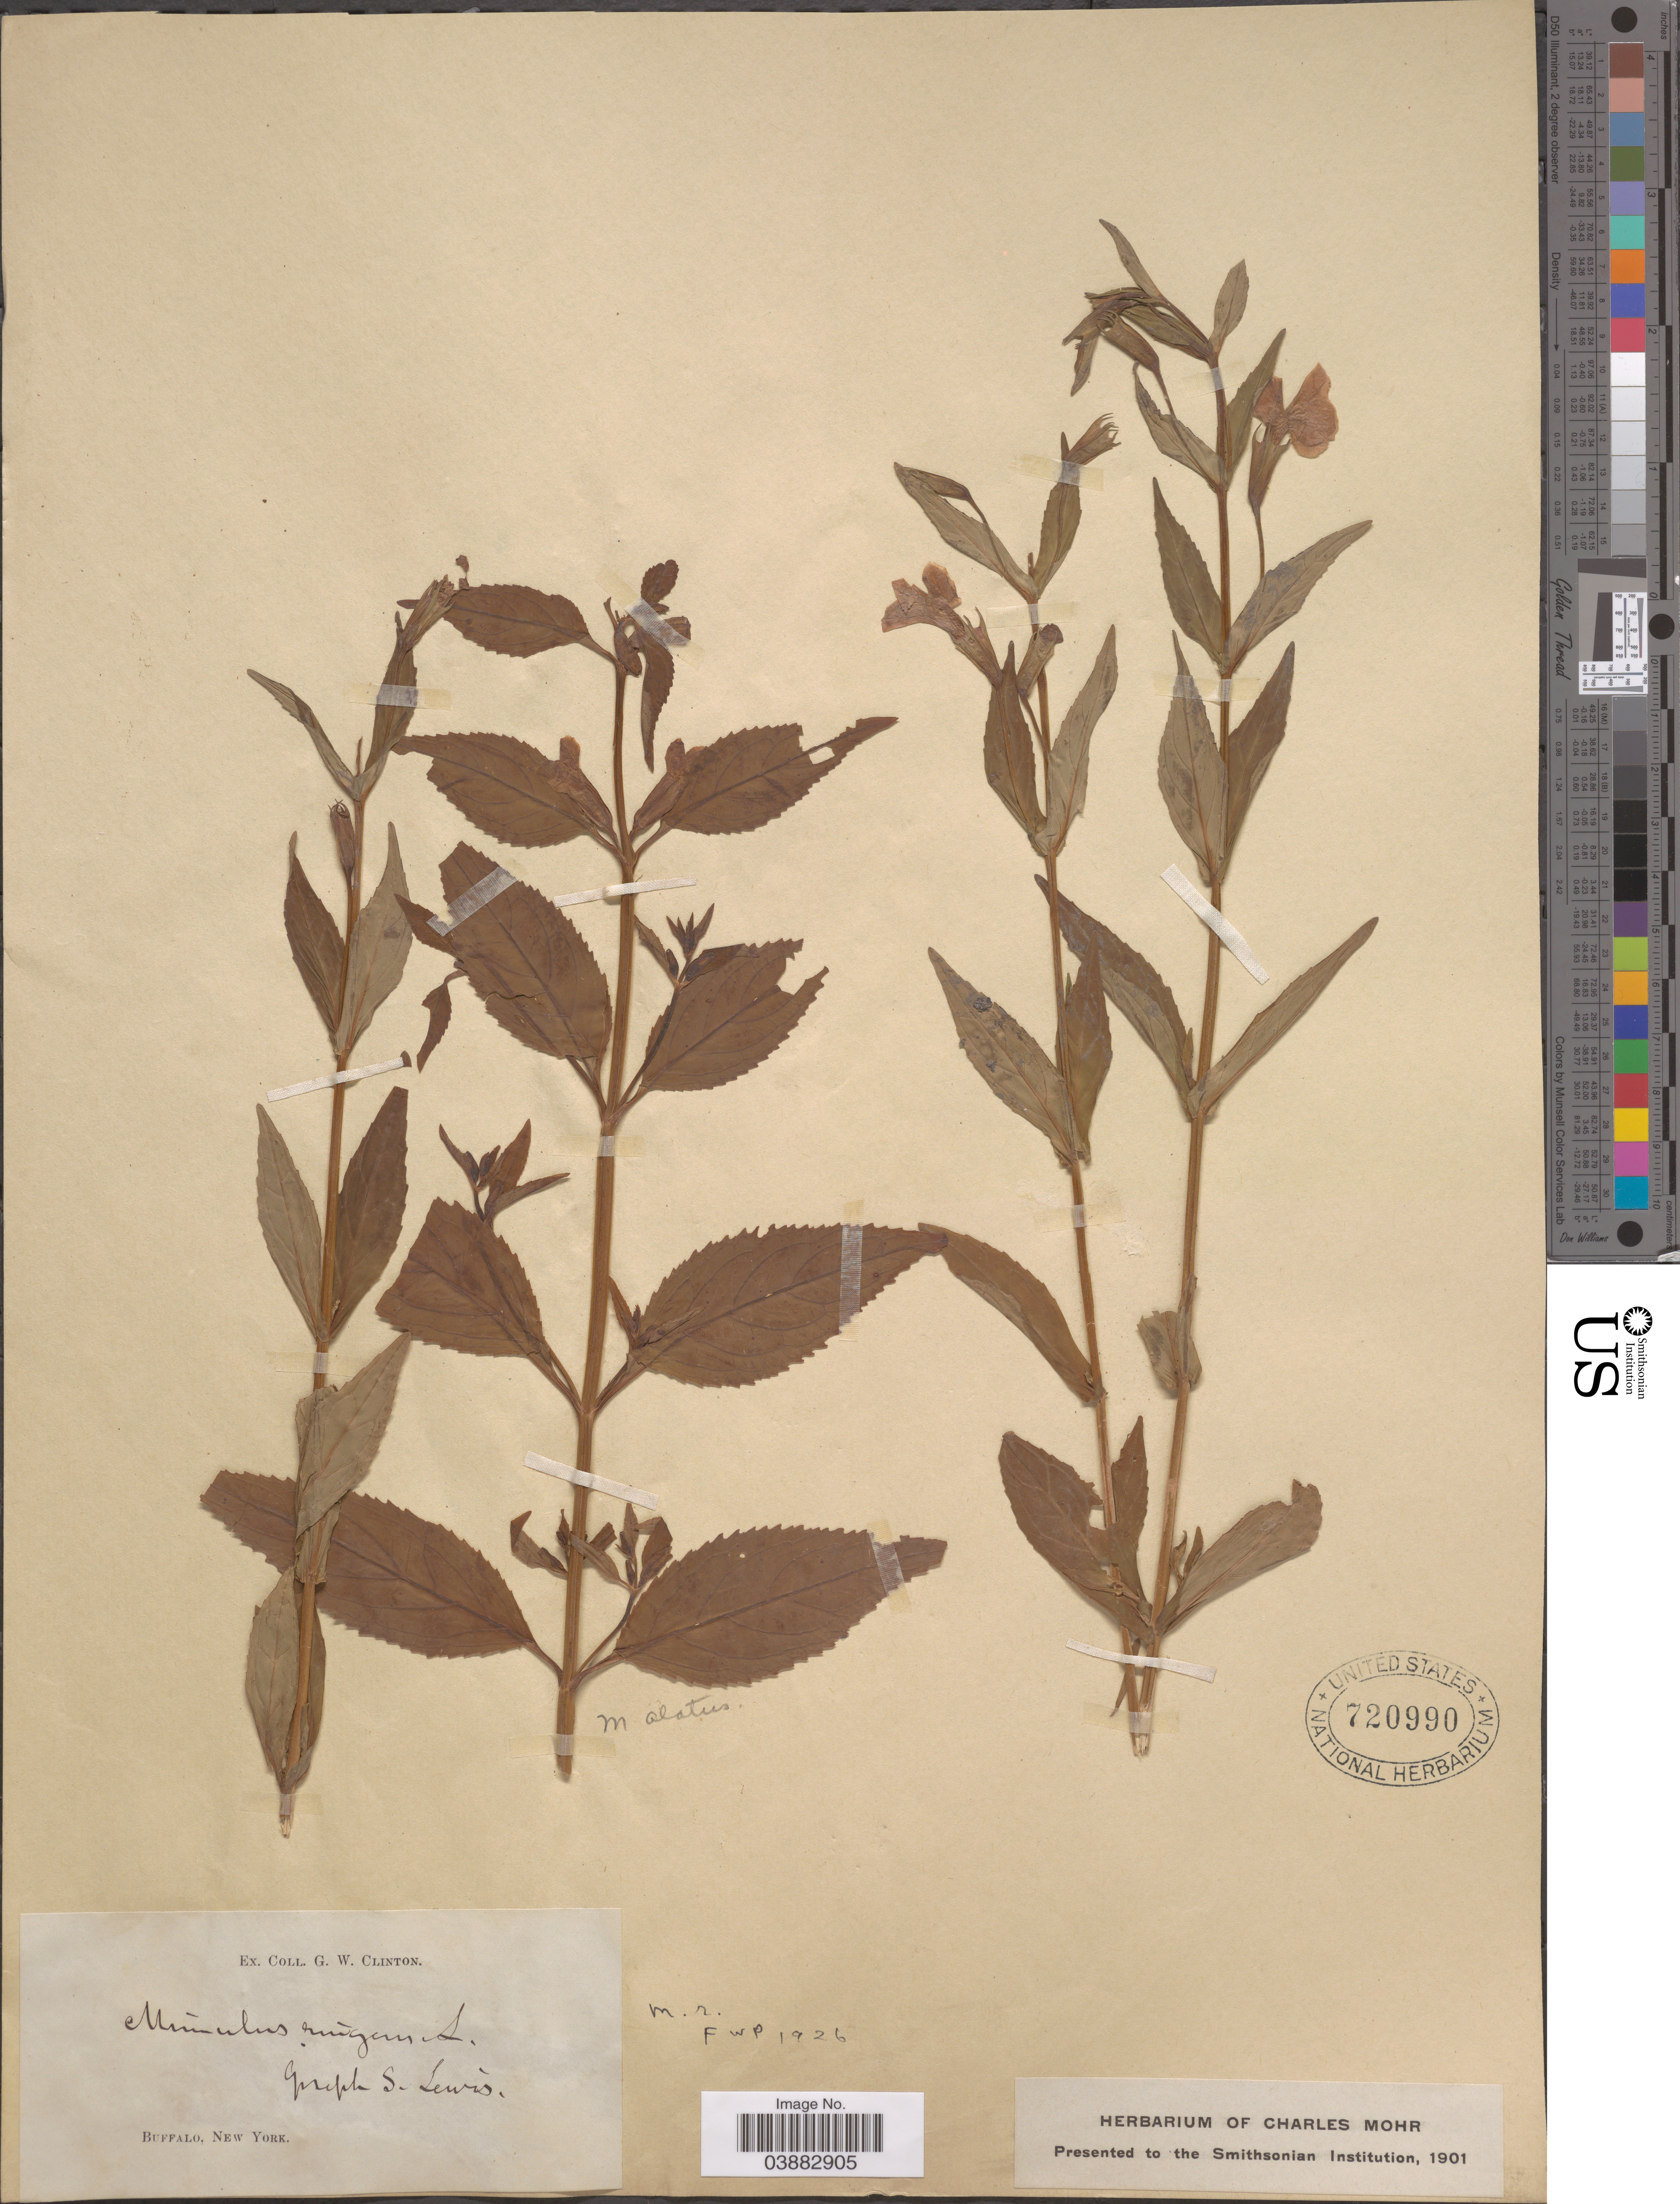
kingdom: Plantae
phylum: Tracheophyta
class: Magnoliopsida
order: Lamiales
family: Phrymaceae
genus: Mimulus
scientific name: Mimulus ringens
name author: L.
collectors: G. W. Clinton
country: United States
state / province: New York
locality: Buffalo.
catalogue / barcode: US 720990